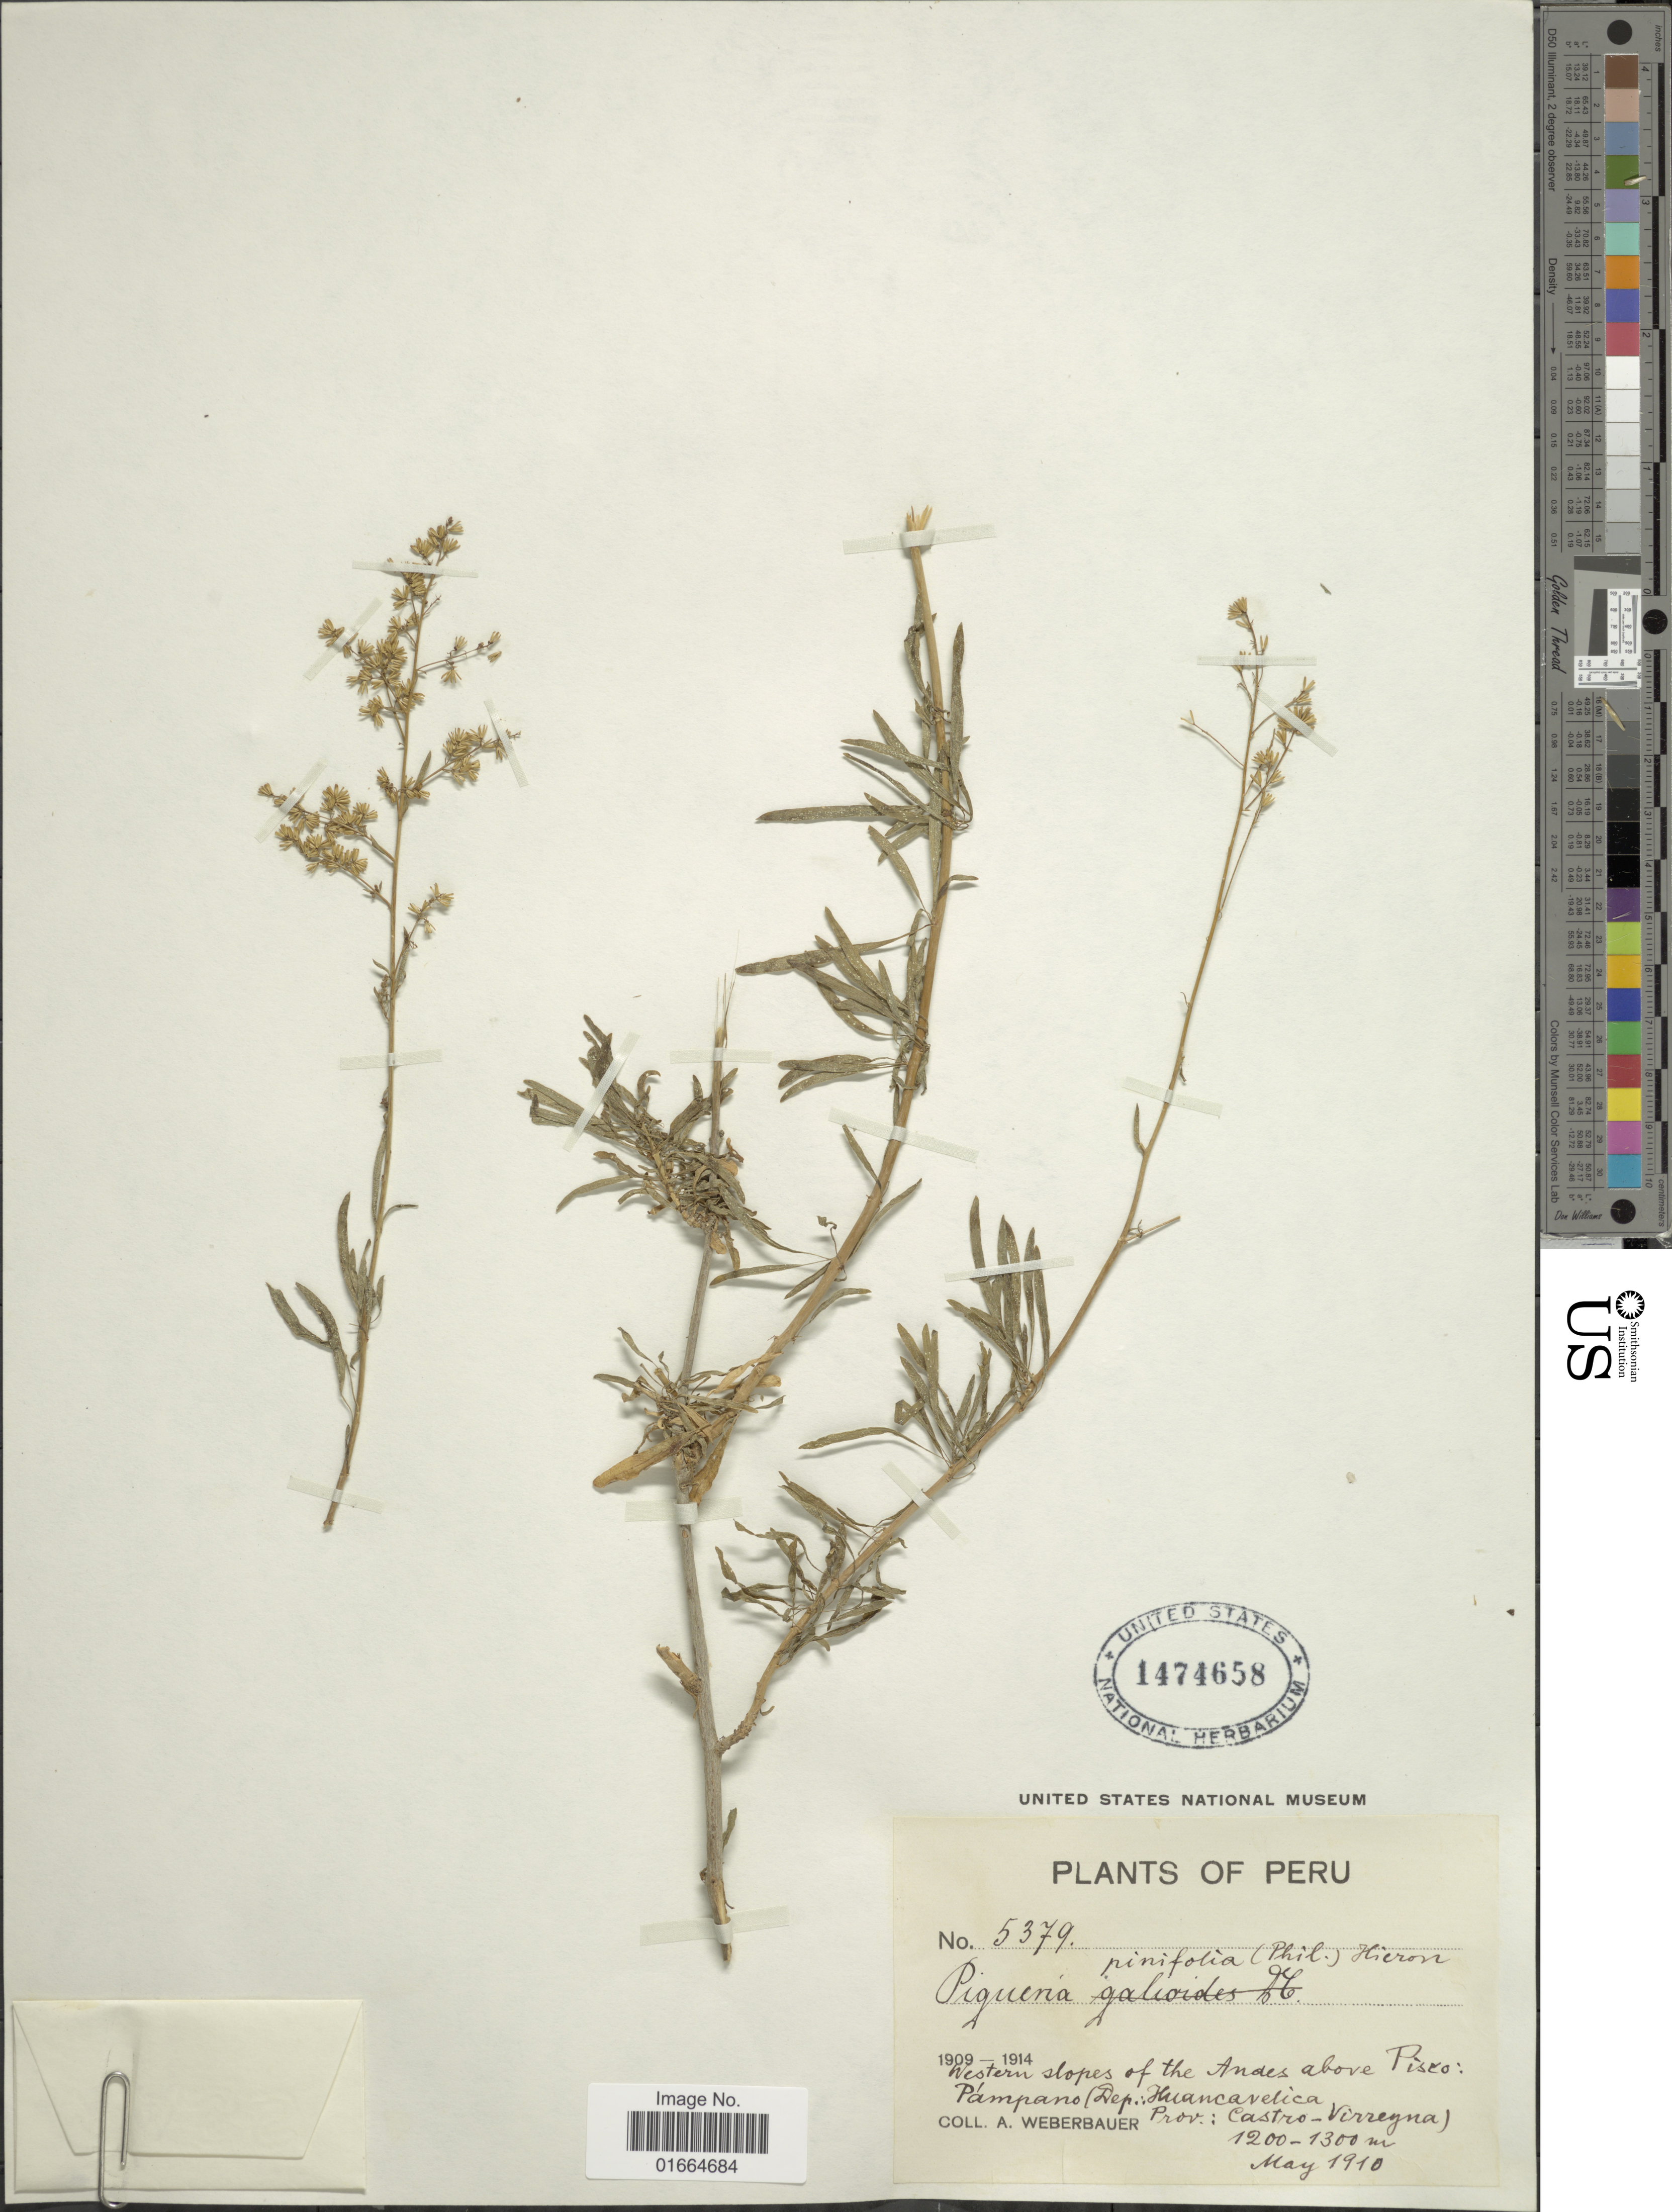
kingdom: Plantae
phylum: Tracheophyta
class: Magnoliopsida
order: Asterales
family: Asteraceae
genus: Ophryosporus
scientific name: Ophryosporus hartwegii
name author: (B.L. Rob.) R.M. King & H. Rob.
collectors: A. Weberbauer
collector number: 5379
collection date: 1904/1914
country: Peru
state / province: Huancavelica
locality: Western slopes of the Andes above Pisco: Pampano (Dep. Huancavelica, Prov.: CastroVirregna)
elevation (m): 1200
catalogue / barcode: US 1474658